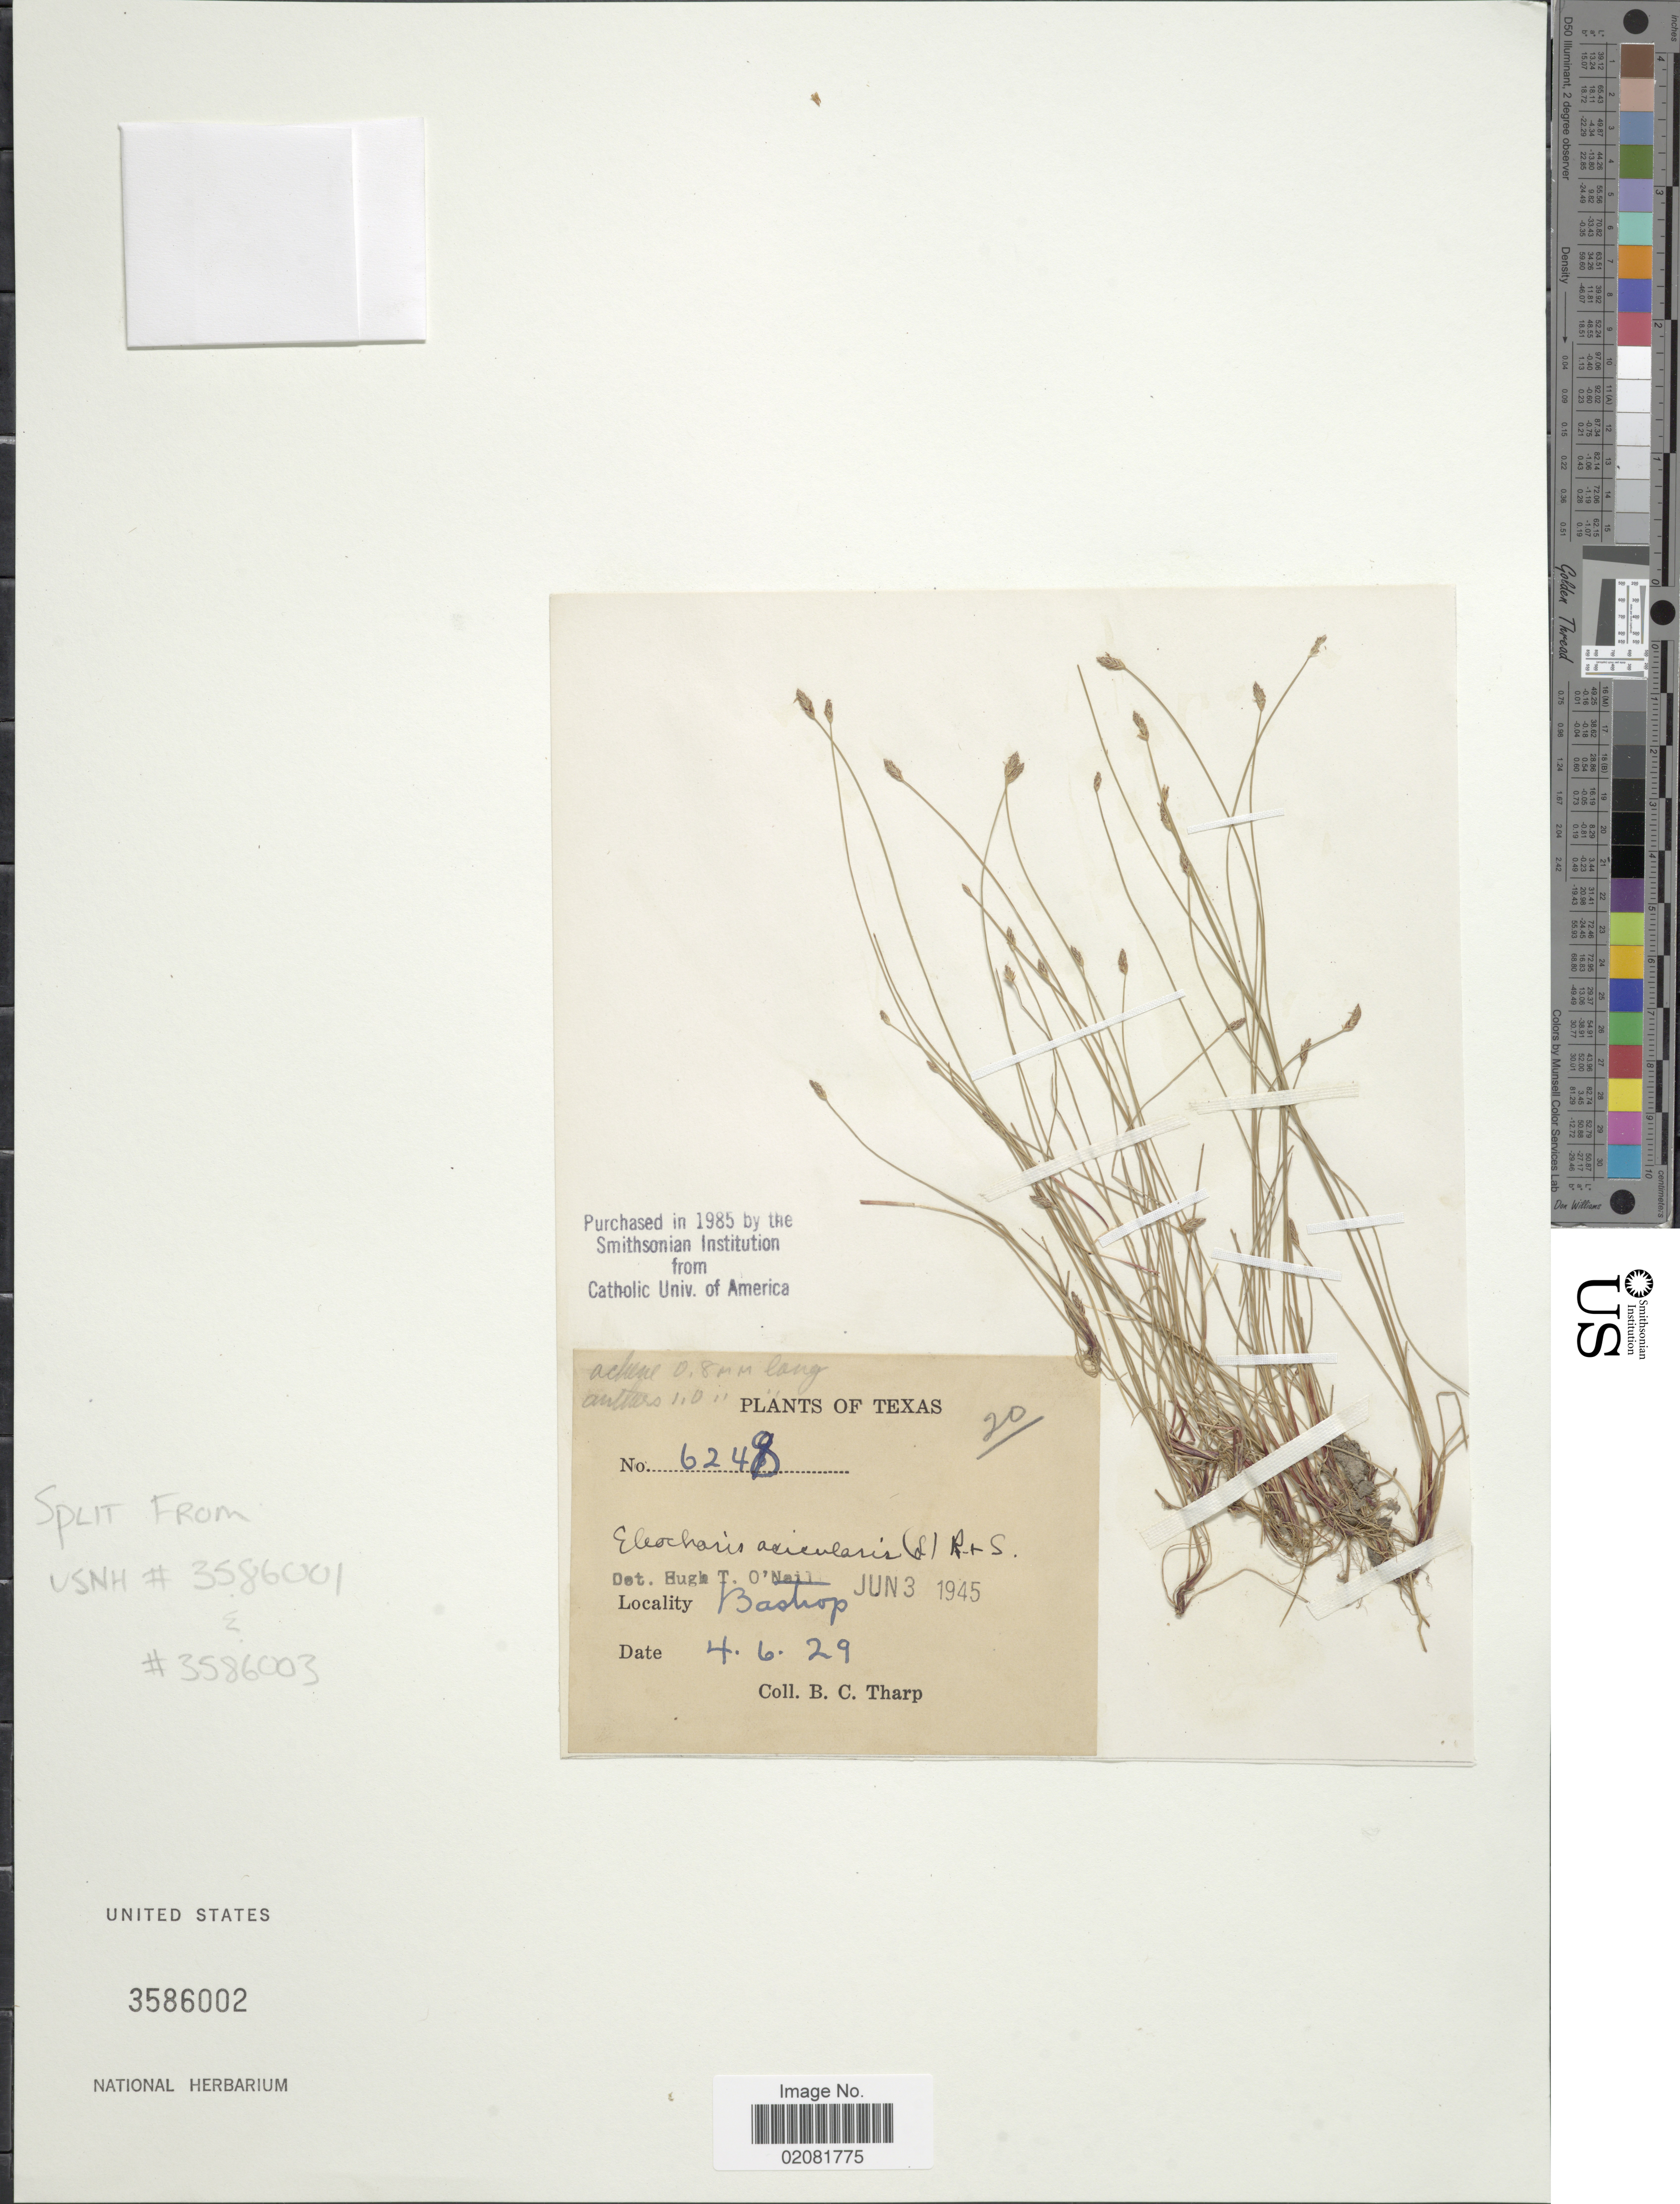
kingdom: Plantae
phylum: Tracheophyta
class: Liliopsida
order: Poales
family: Cyperaceae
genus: Eleocharis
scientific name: Eleocharis acicularis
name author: (L.) Roem. & Schult.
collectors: B. C. Tharp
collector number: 6248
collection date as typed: Transcribed d/m/y: 6/4/29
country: United States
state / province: Texas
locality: Bastrop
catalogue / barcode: US 3586002